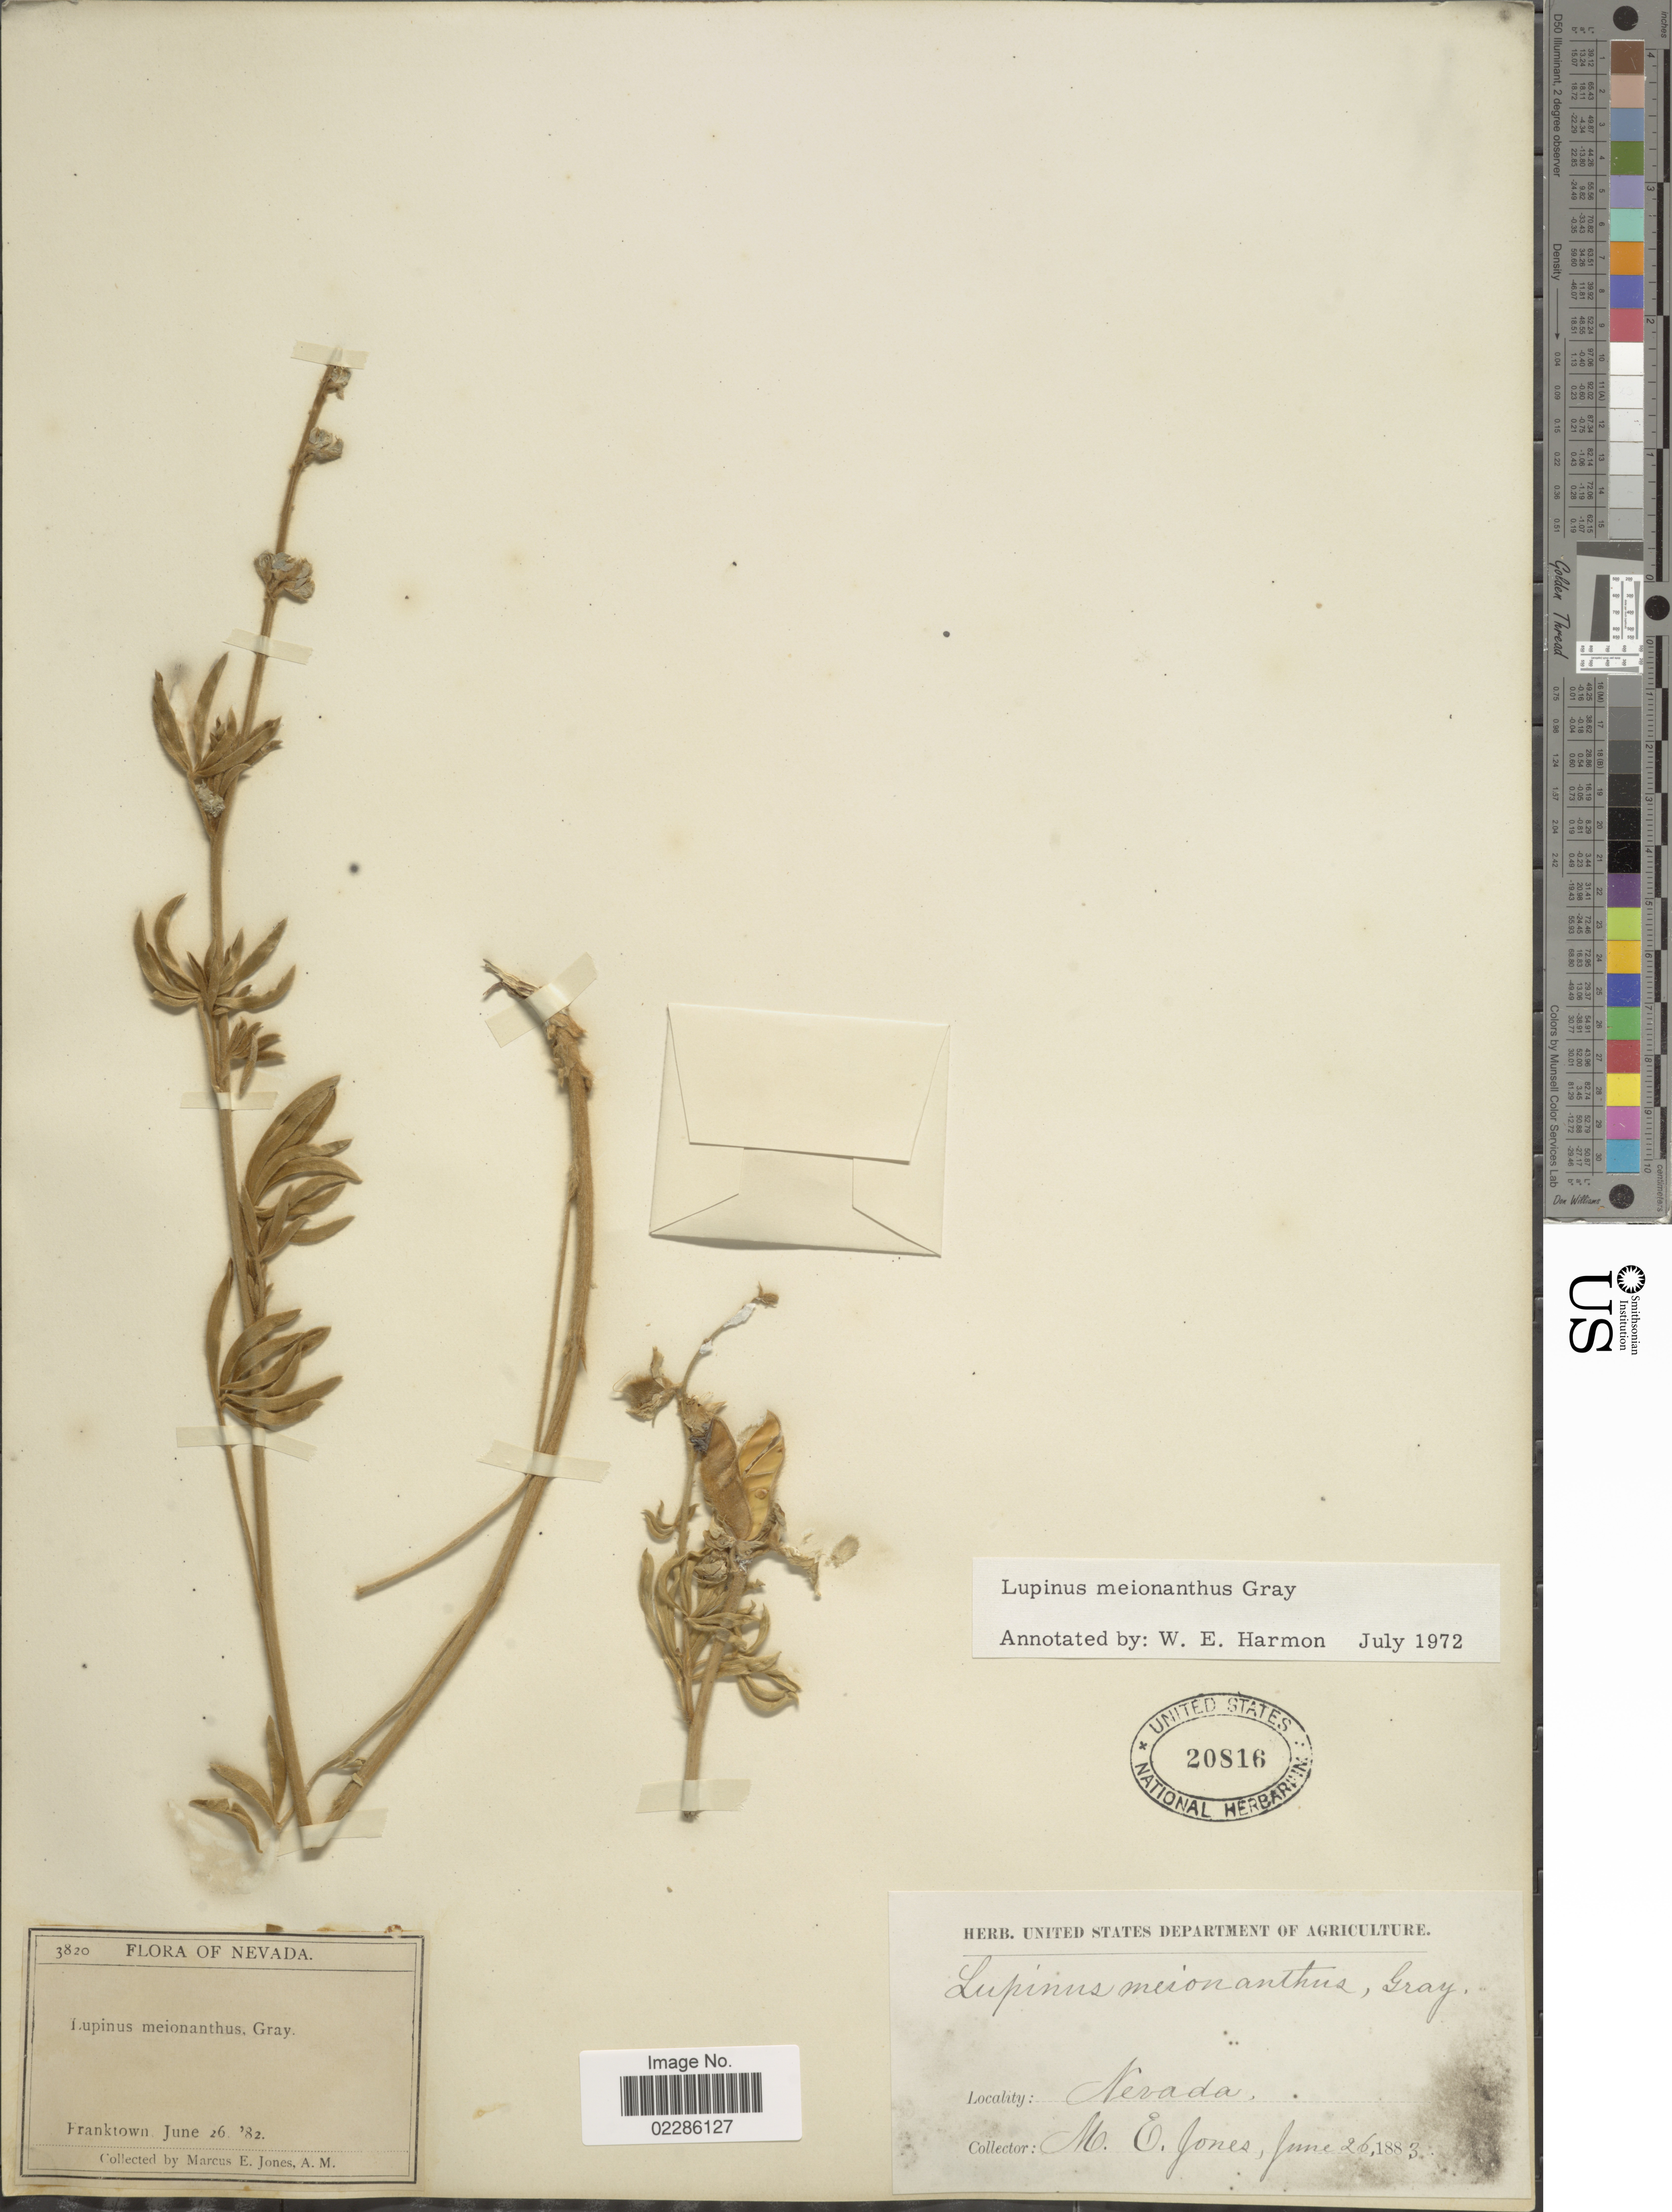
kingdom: Plantae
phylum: Tracheophyta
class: Magnoliopsida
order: Fabales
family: Fabaceae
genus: Lupinus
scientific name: Lupinus meionanthus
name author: A. Gray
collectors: M. E. Jones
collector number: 3820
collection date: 1882-06-26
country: United States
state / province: Nevada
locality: Franktown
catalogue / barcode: US 20816